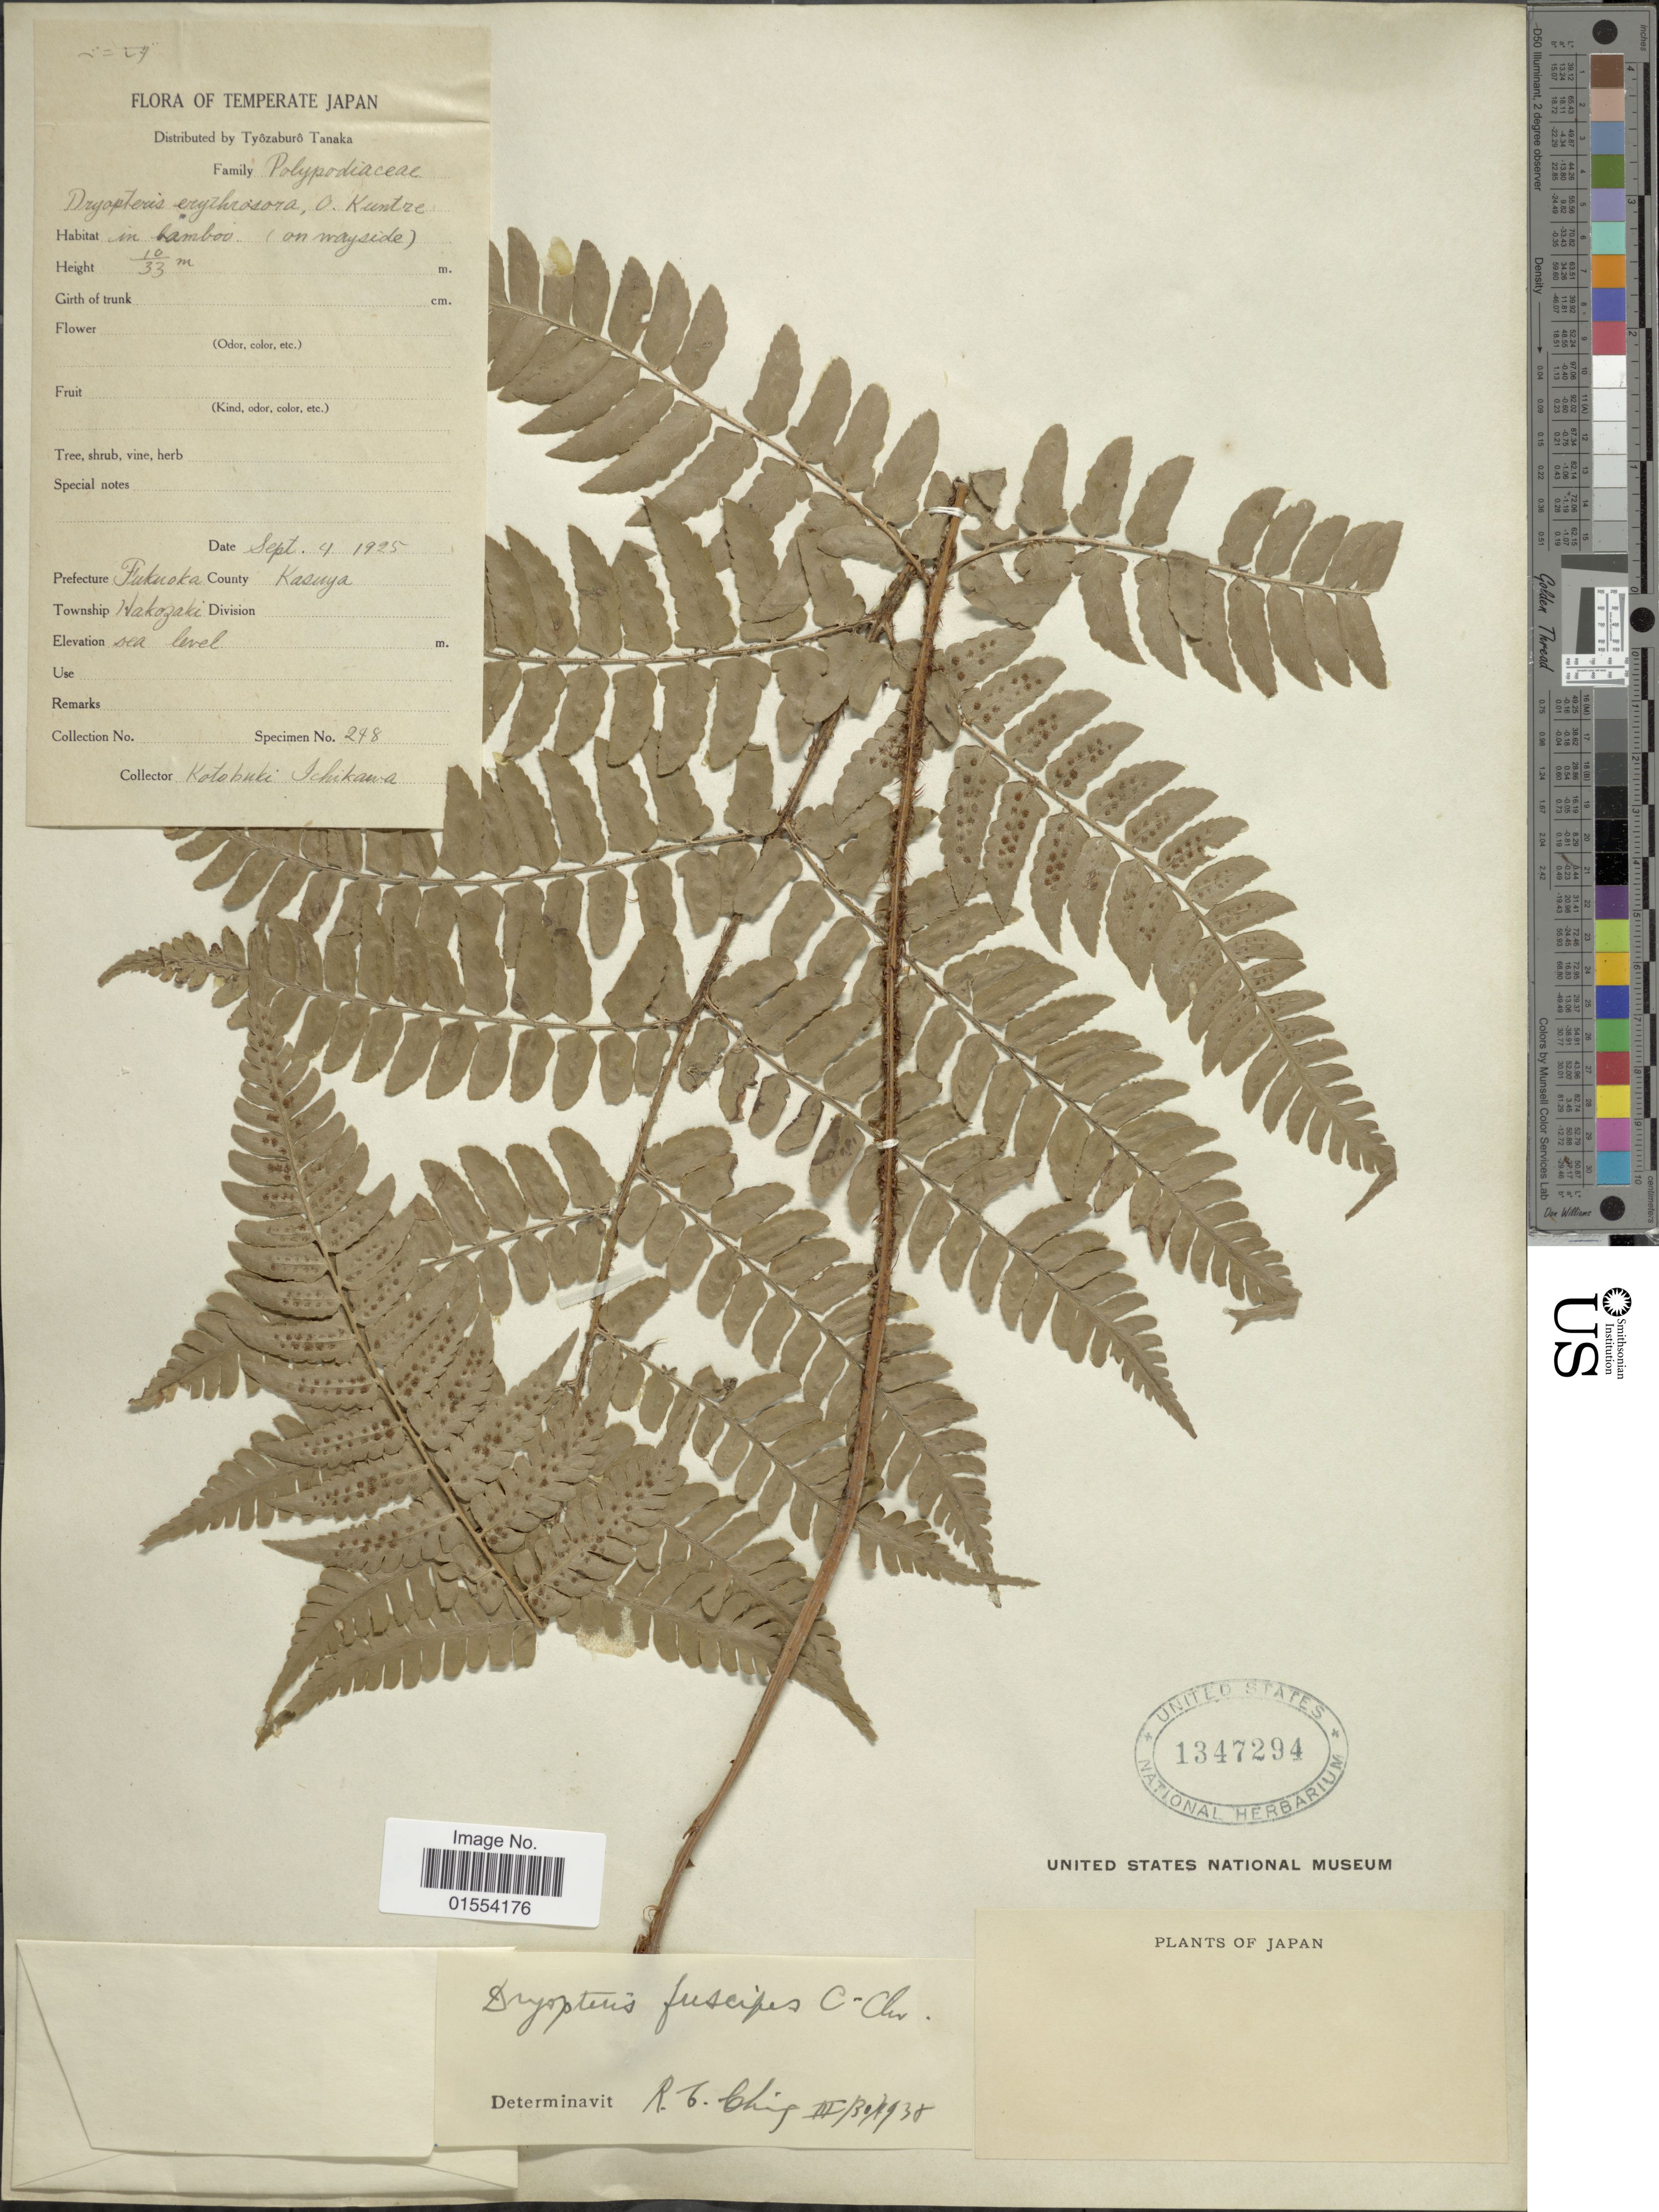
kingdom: Plantae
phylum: Tracheophyta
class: Polypodiopsida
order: Polypodiales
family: Dryopteridaceae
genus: Dryopteris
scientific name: Dryopteris fuscipes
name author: C. Chr.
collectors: K. Ichikawa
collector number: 248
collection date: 1925-09-04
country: Japan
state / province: Hukuoka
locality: Temperate Japan. Prefecture Fukuoka, County Kasuya, Township Hakozaki, Japan.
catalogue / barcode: US 1347294